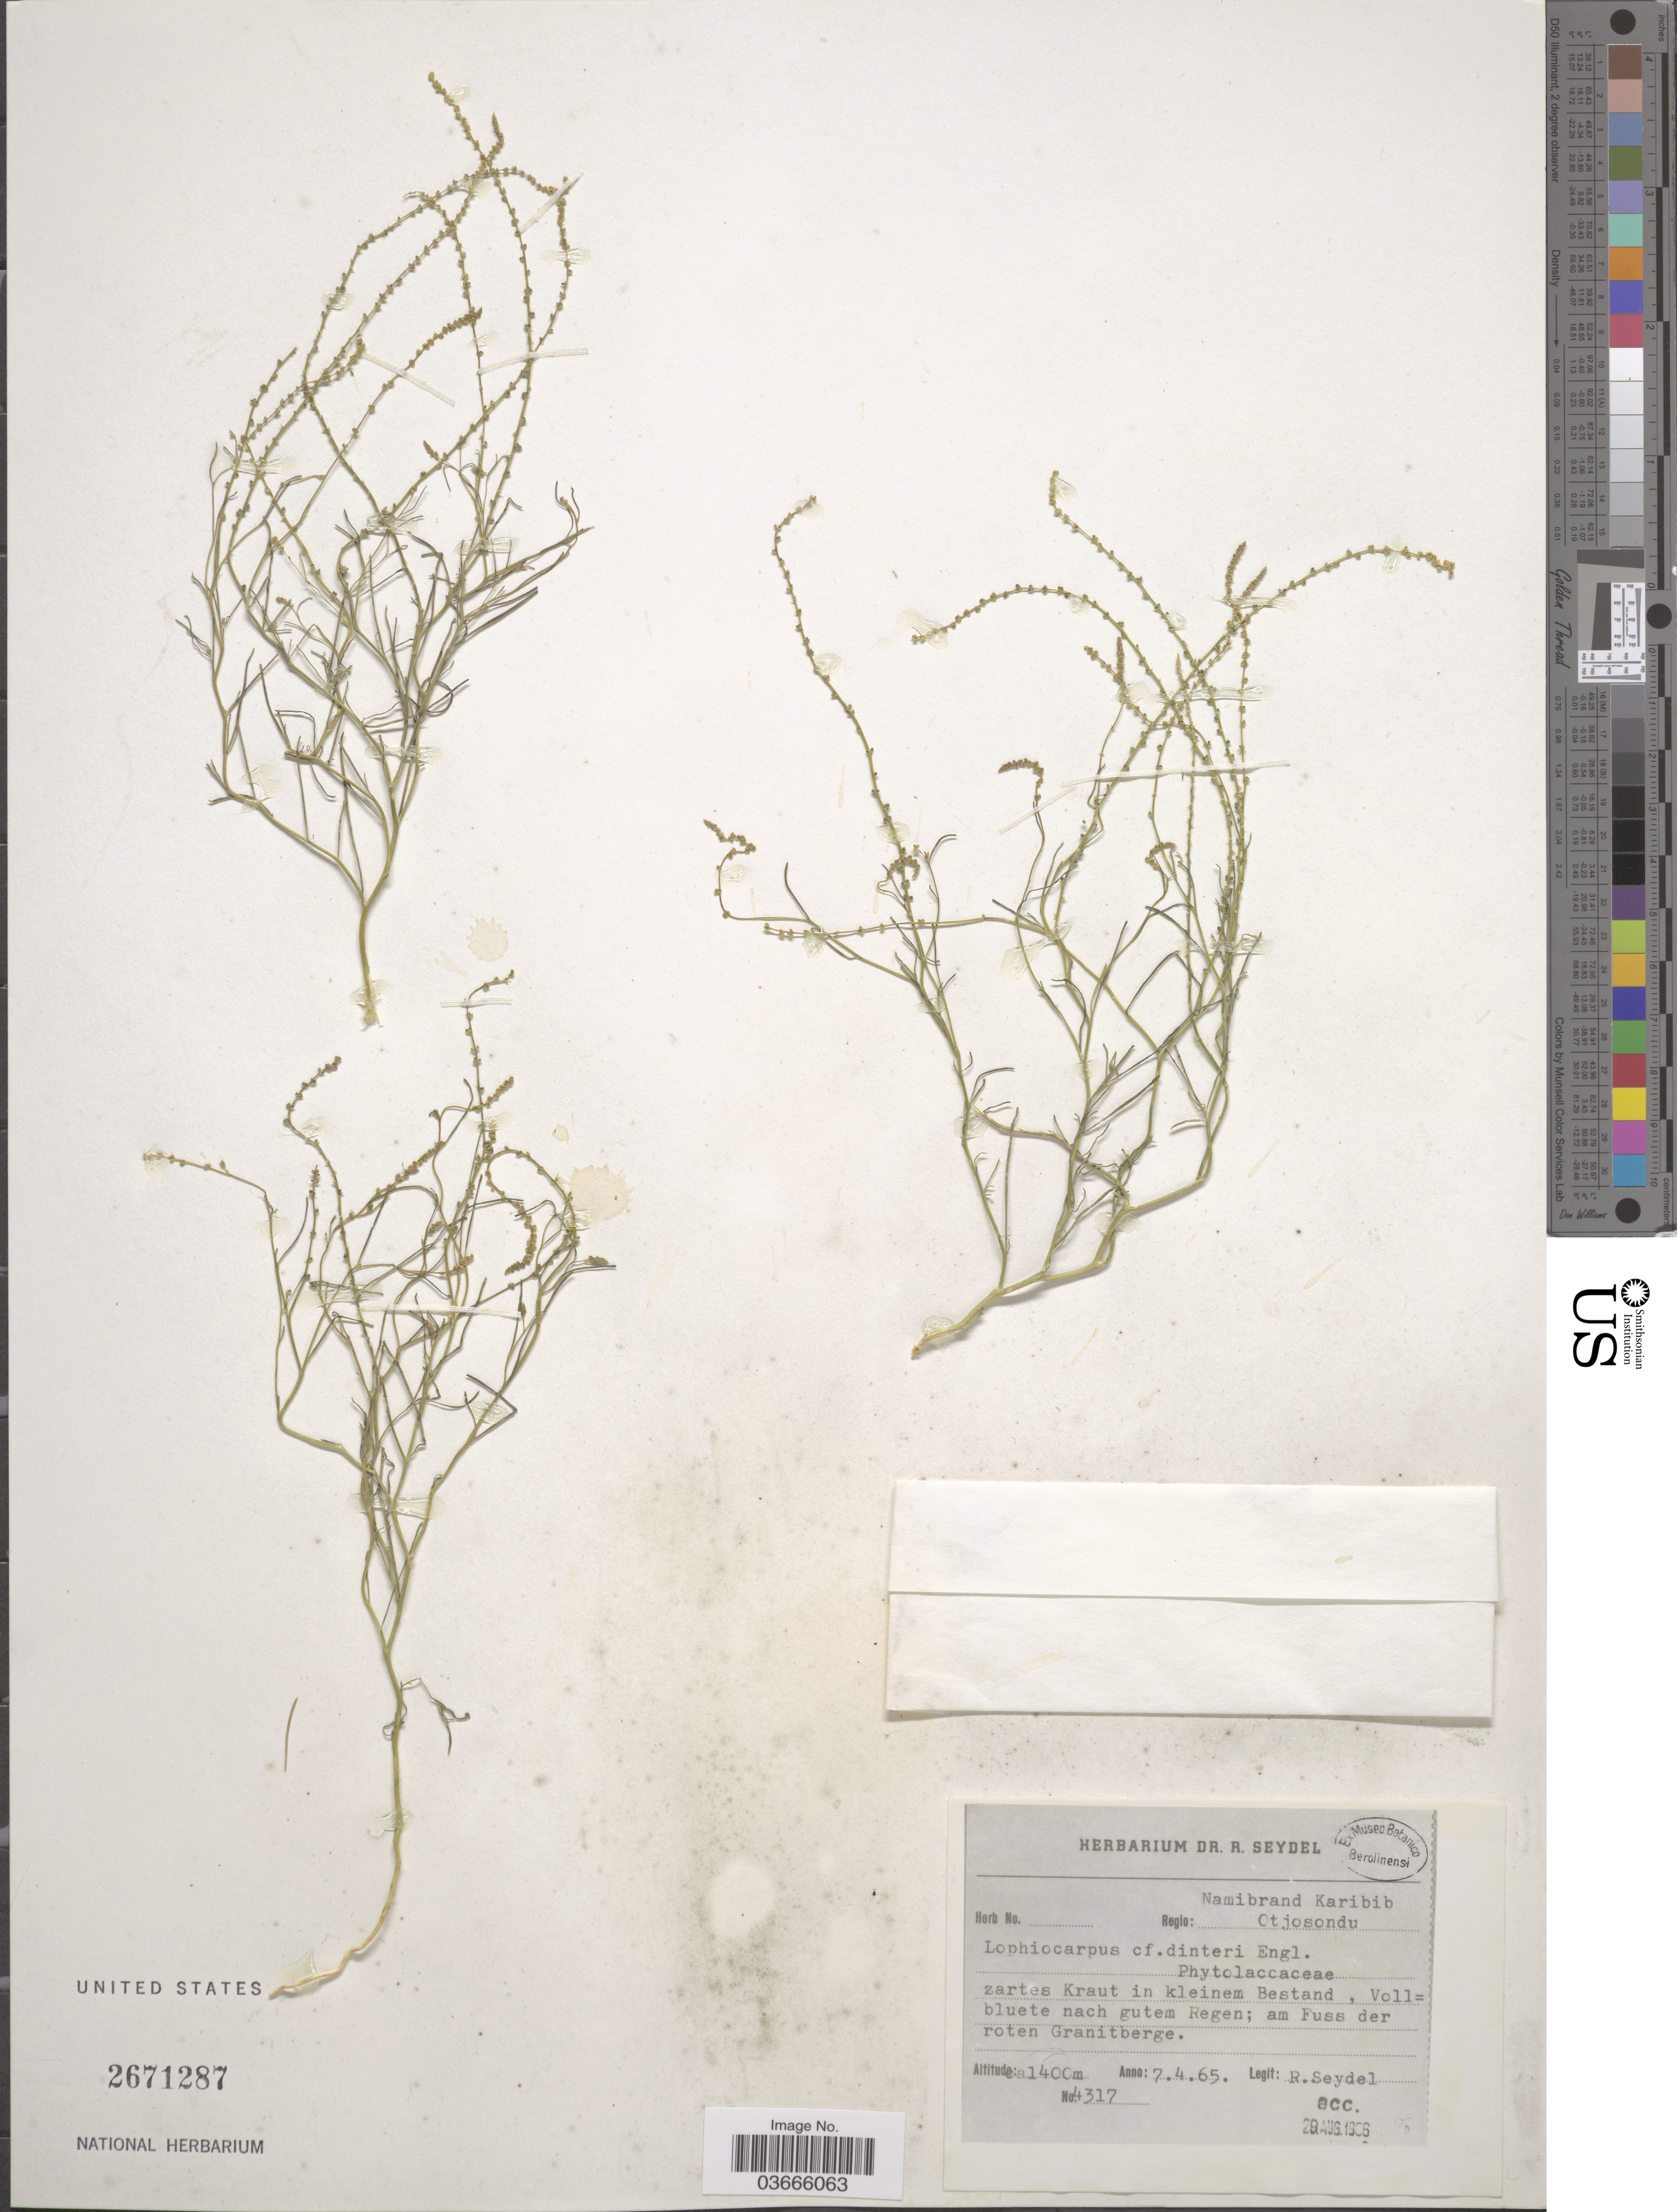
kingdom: Plantae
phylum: Tracheophyta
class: Magnoliopsida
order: Caryophyllales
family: Lophiocarpaceae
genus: Lophiocarpus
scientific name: Lophiocarpus dinteri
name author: Engl.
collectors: R. Seydel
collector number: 4317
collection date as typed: Transcribed d/m/y: 7/4/65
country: Namibia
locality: Regio Namibrand Karibib. Otjosondu. Am Fuss der roten Granitberge.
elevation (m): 1400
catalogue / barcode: US 2671287